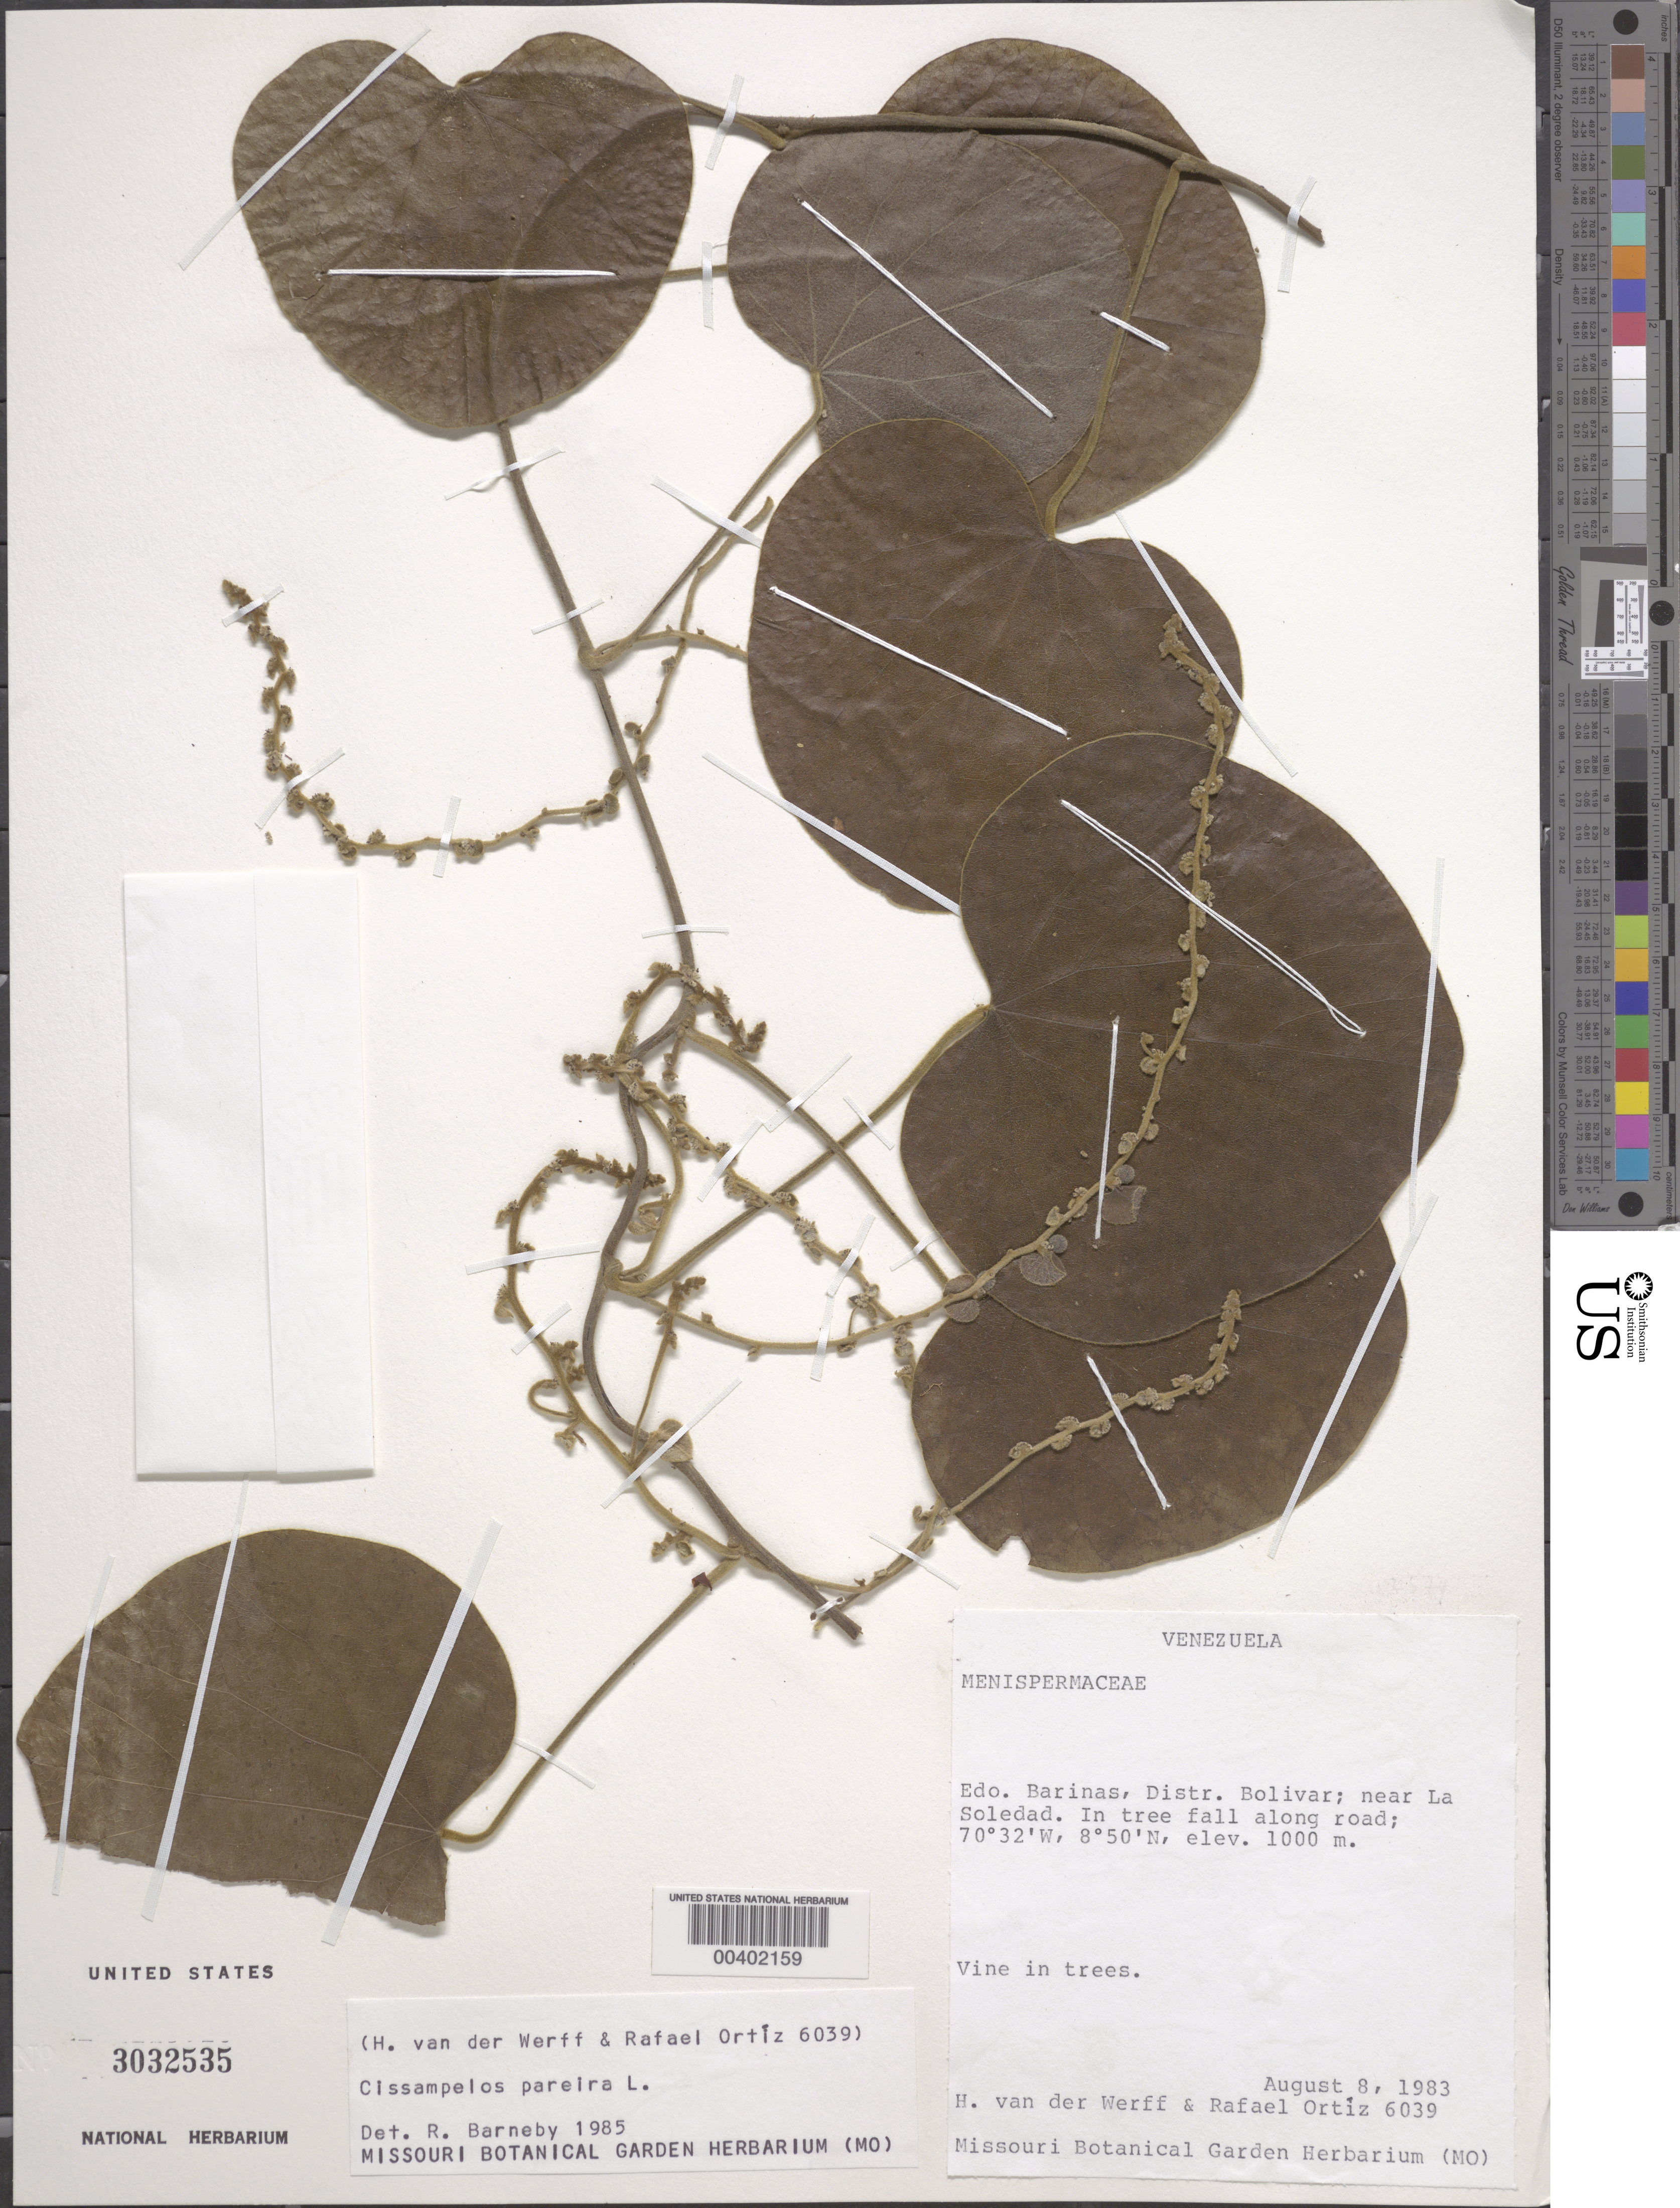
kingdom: Plantae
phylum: Tracheophyta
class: Magnoliopsida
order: Ranunculales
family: Menispermaceae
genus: Cissampelos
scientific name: Cissampelos pareira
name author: L.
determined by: Barneby, Rupert C., (NY)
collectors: H. van der Werff & R. del C. Ortiz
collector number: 6039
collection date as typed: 08 Aug 1983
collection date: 1983-08-08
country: Venezuela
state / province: Barinas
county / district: Bolívar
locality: La Soledad Soledad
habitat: In tree fall along road.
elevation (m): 1000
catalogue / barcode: US 3032535